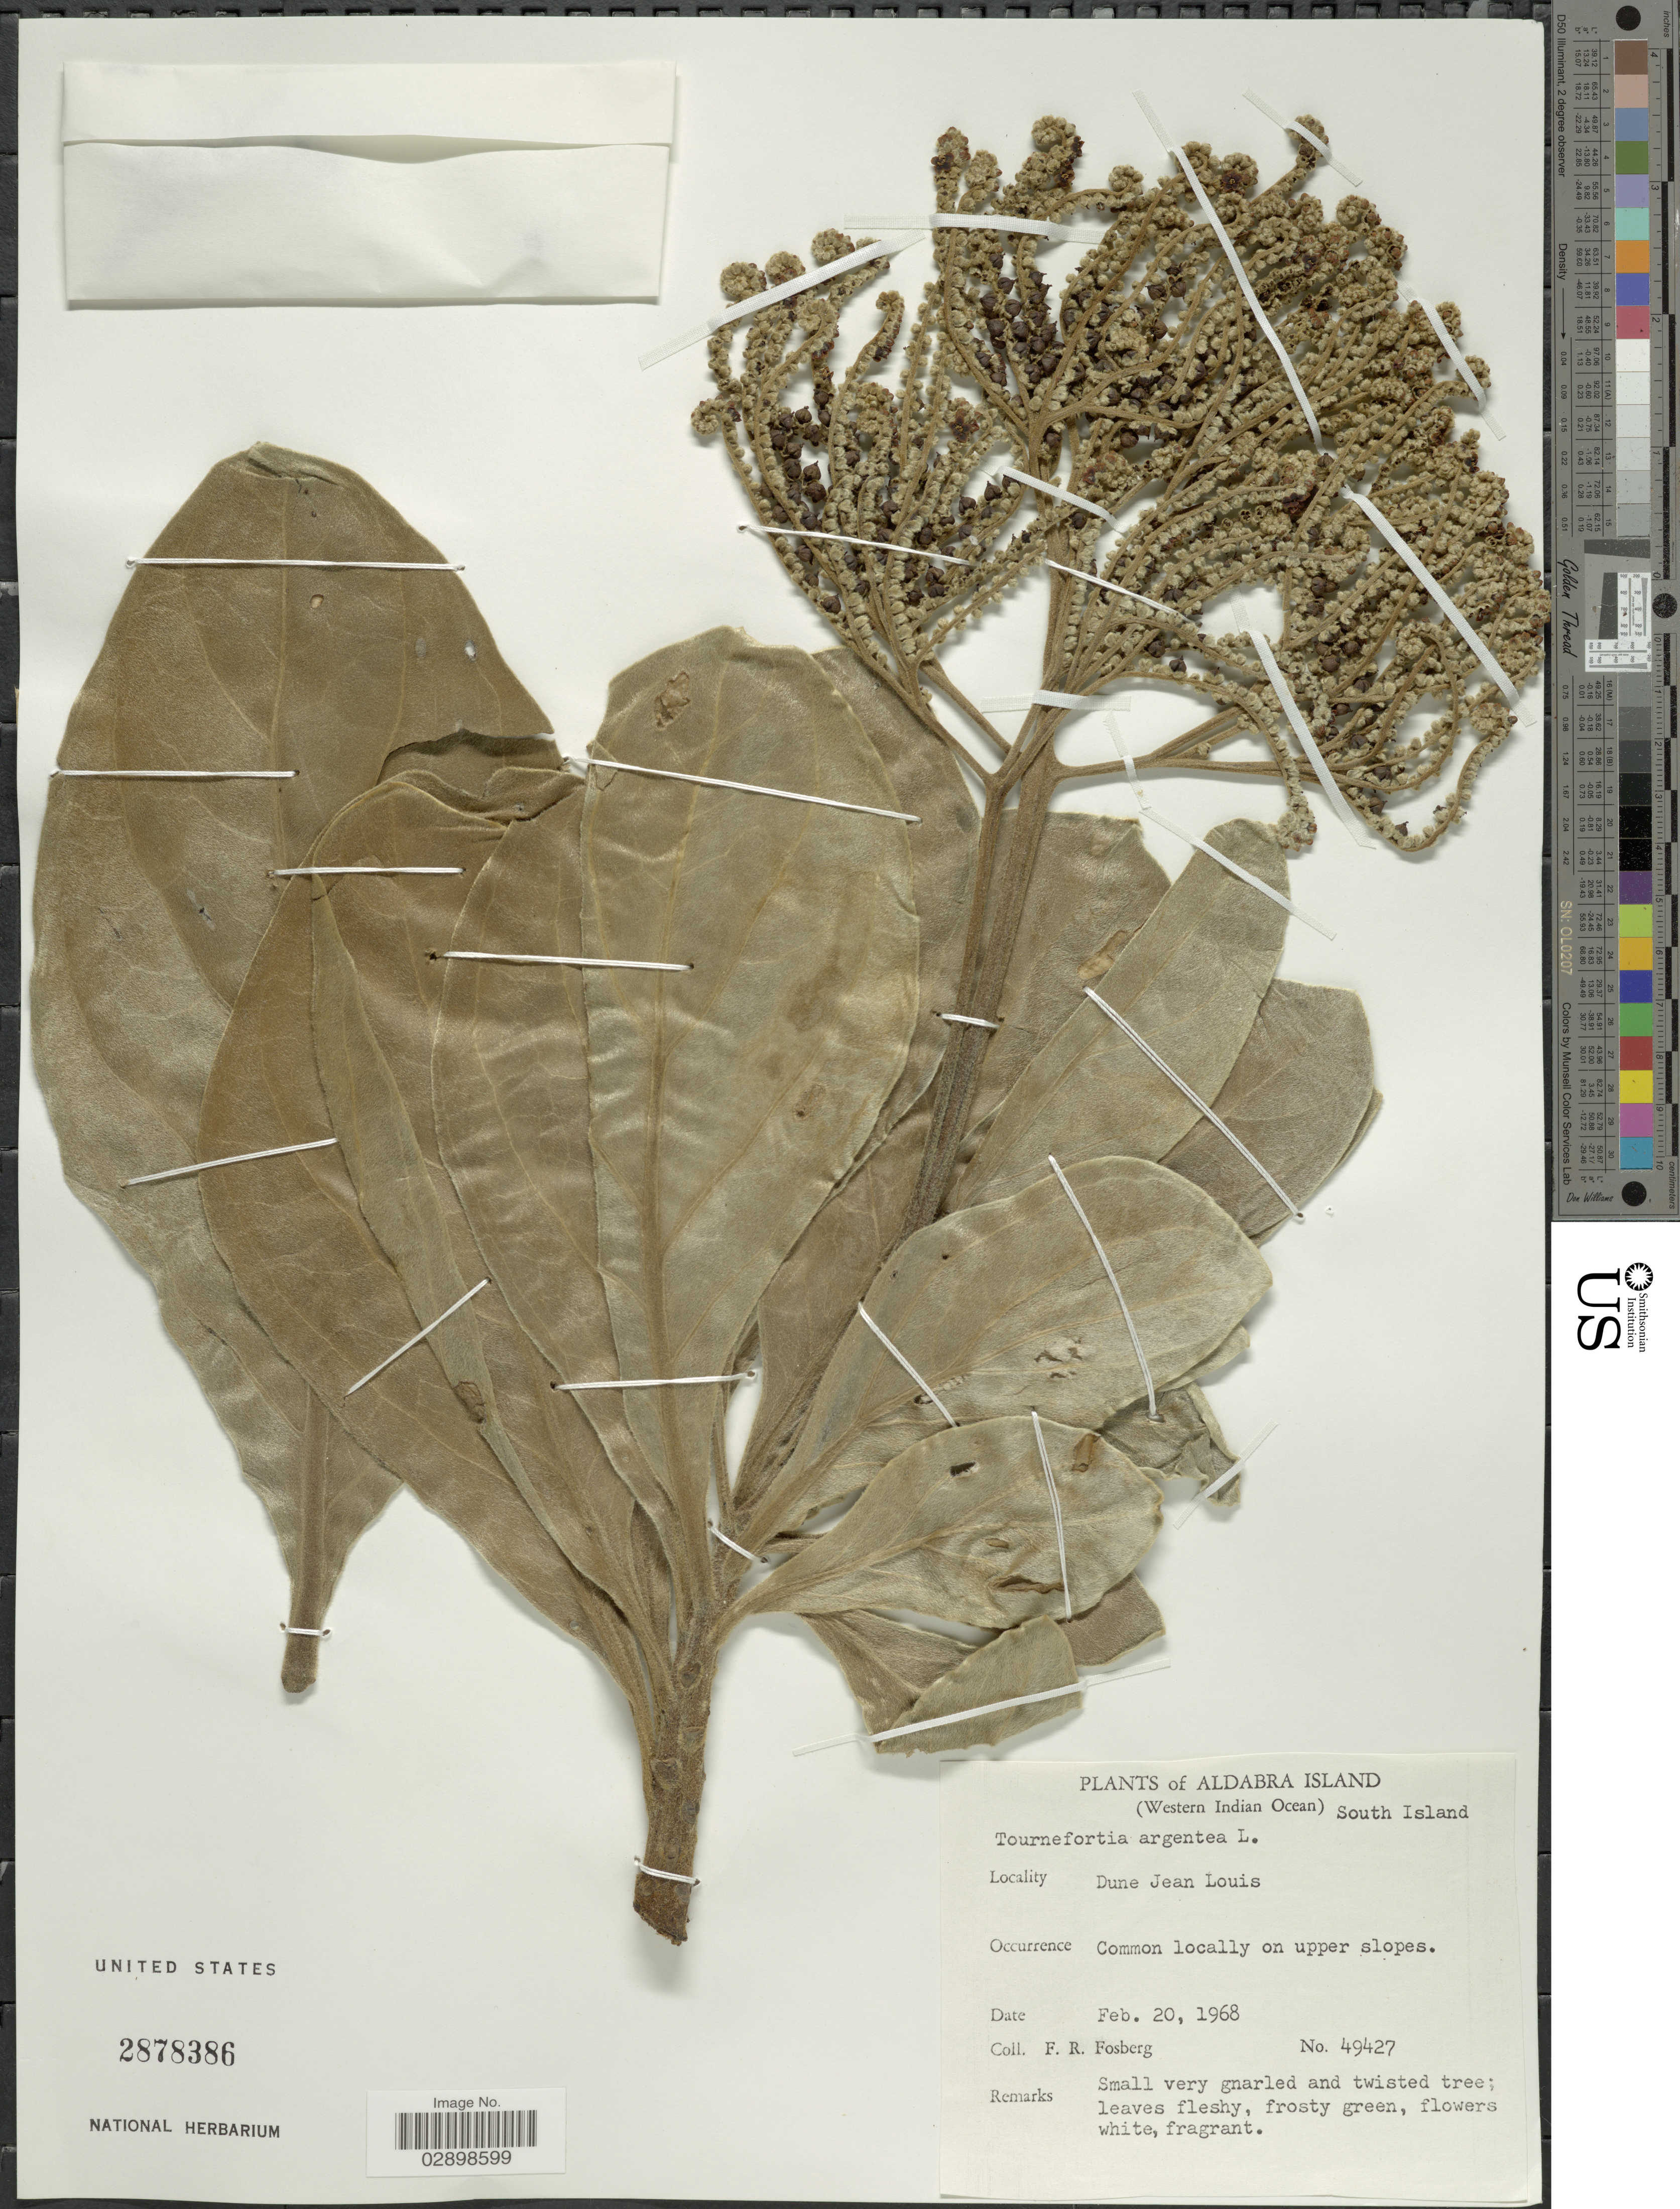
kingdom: Plantae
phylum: Tracheophyta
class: Magnoliopsida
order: Boraginales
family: Heliotropiaceae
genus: Tournefortia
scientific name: Tournefortia argentea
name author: L. f.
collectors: F. R. Fosberg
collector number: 49427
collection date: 1968-02-20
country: Seychelles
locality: Aldabra Island. (Western Indian Ocean). South Island. Dune Jean Louis.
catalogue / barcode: US 2878386